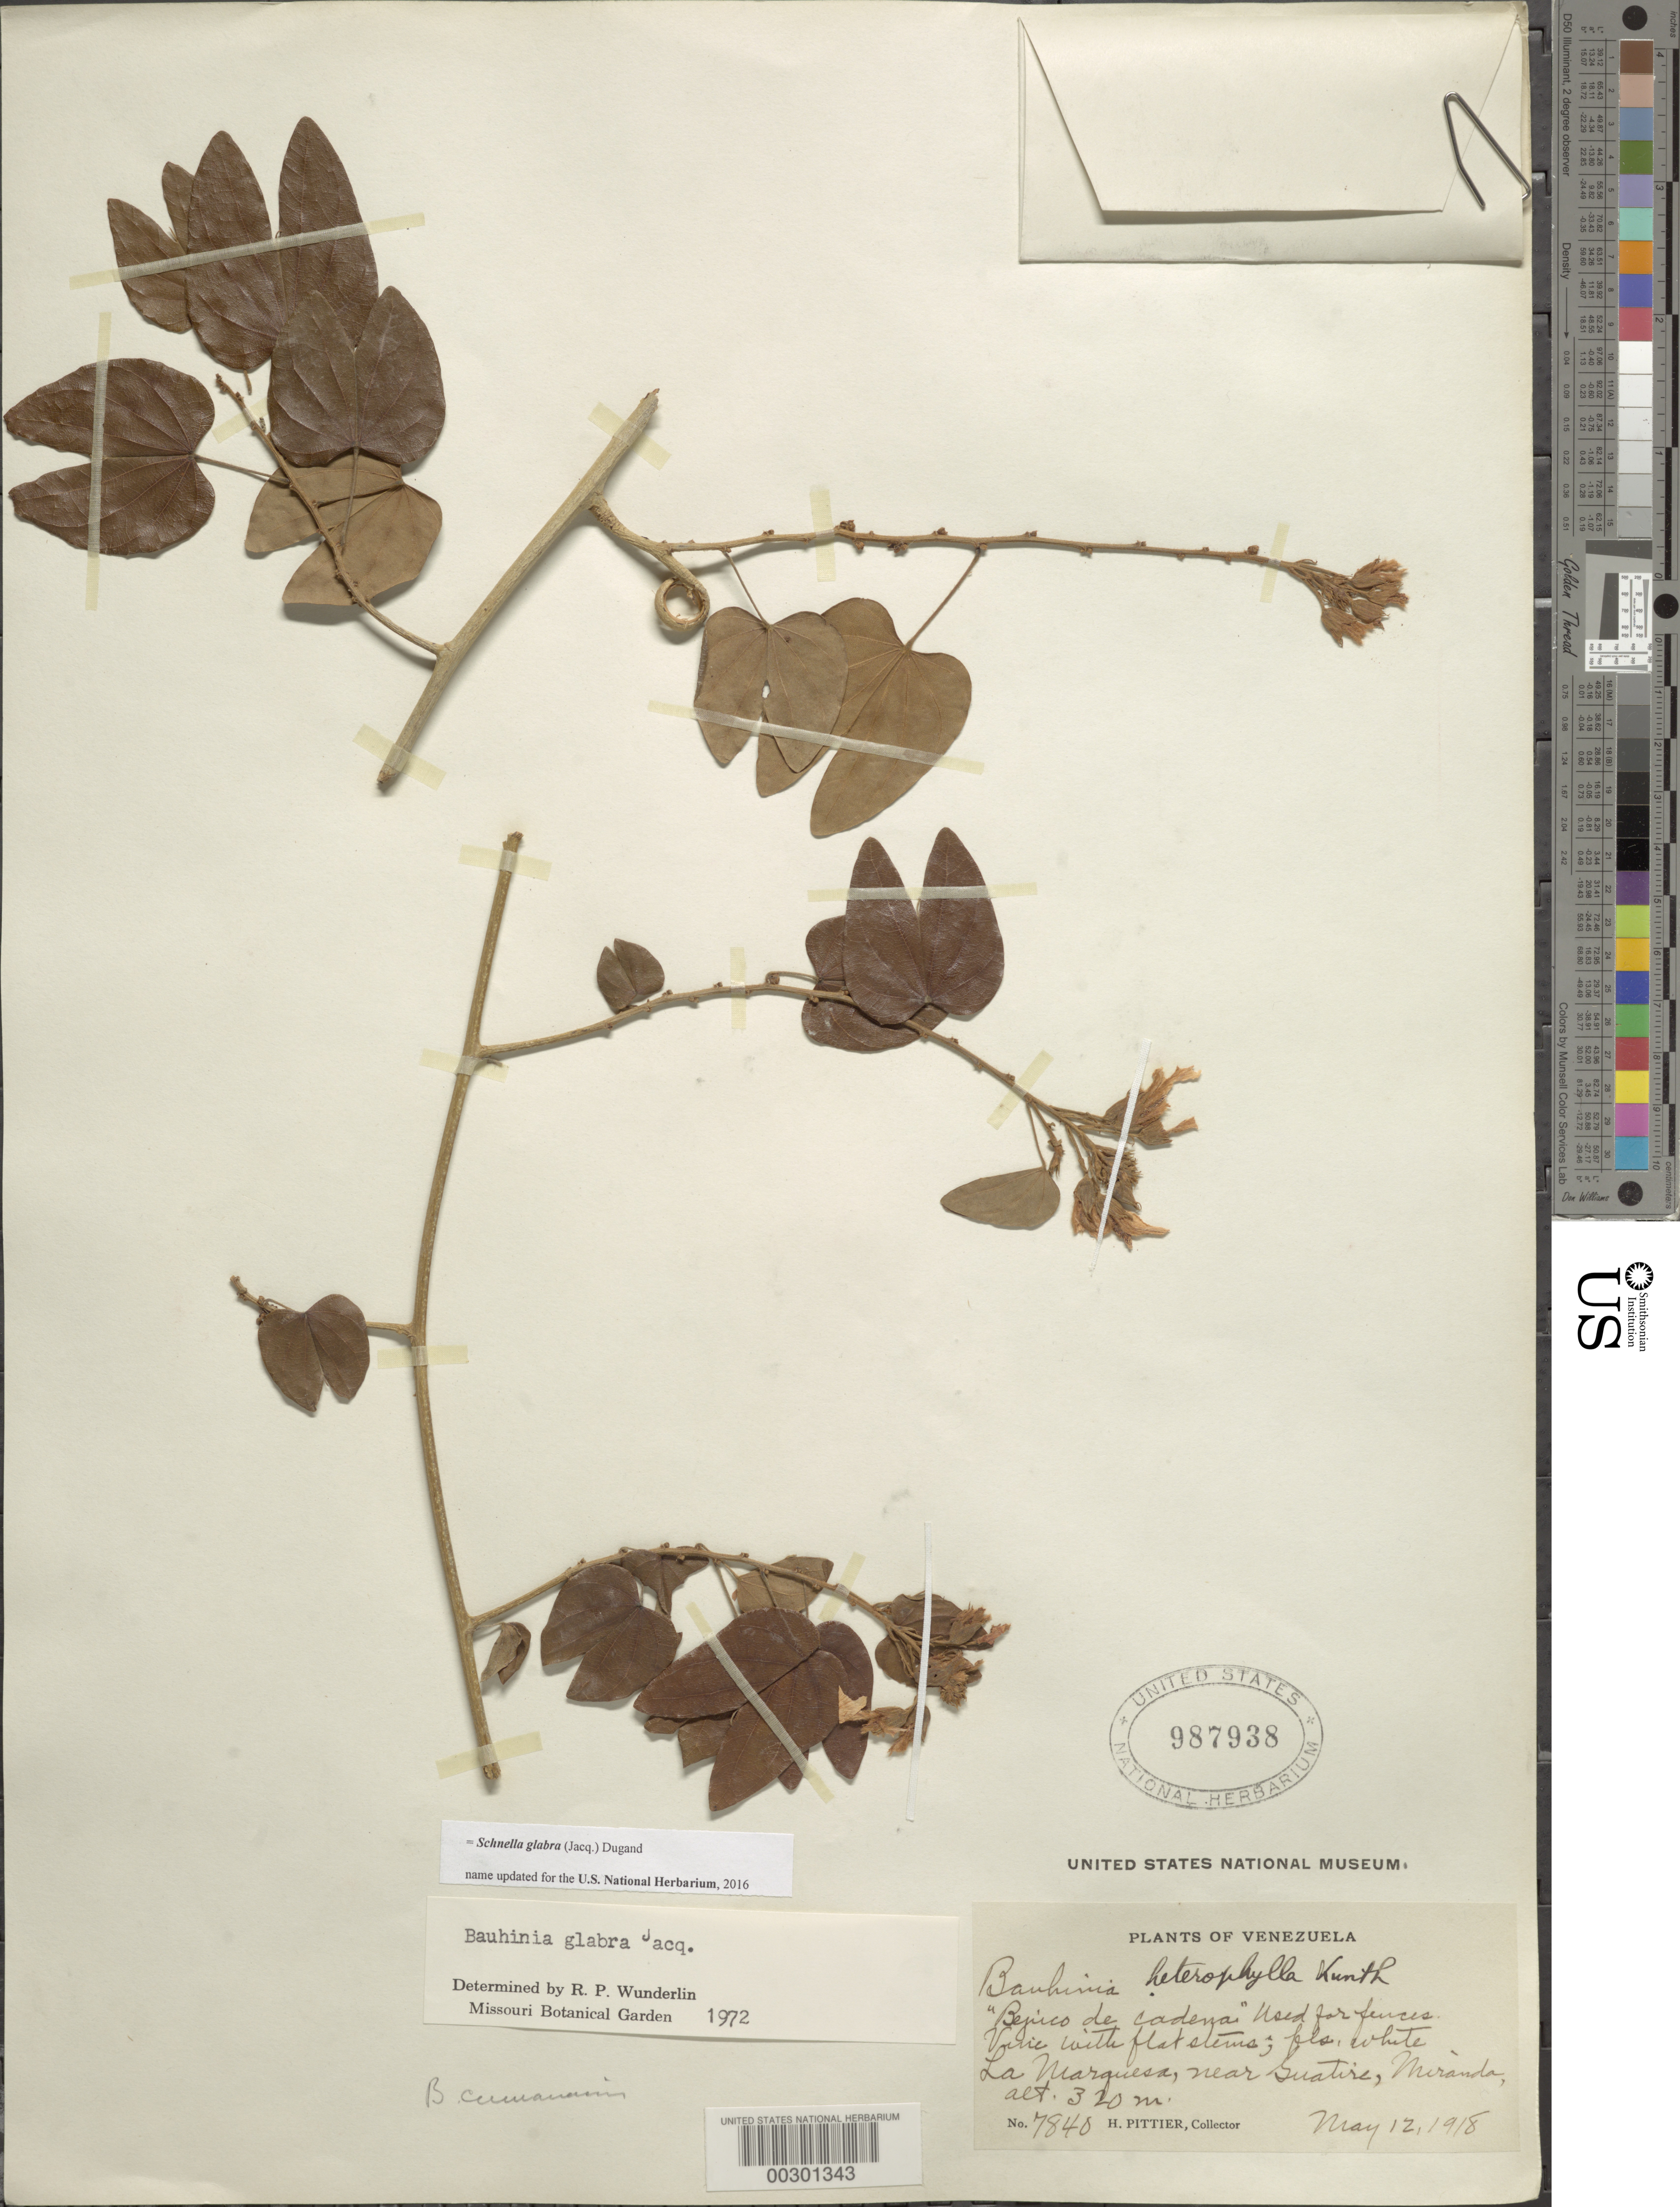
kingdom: Plantae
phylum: Tracheophyta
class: Magnoliopsida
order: Fabales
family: Fabaceae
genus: Schnella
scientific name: Schnella glabra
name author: (Jacq.) Dugand G.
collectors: H. F. Pittier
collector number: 7840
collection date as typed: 12 May 1918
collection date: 1918-05-12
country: Venezuela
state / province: Miranda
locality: La marquesa, near guatire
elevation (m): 320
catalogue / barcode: US 987938